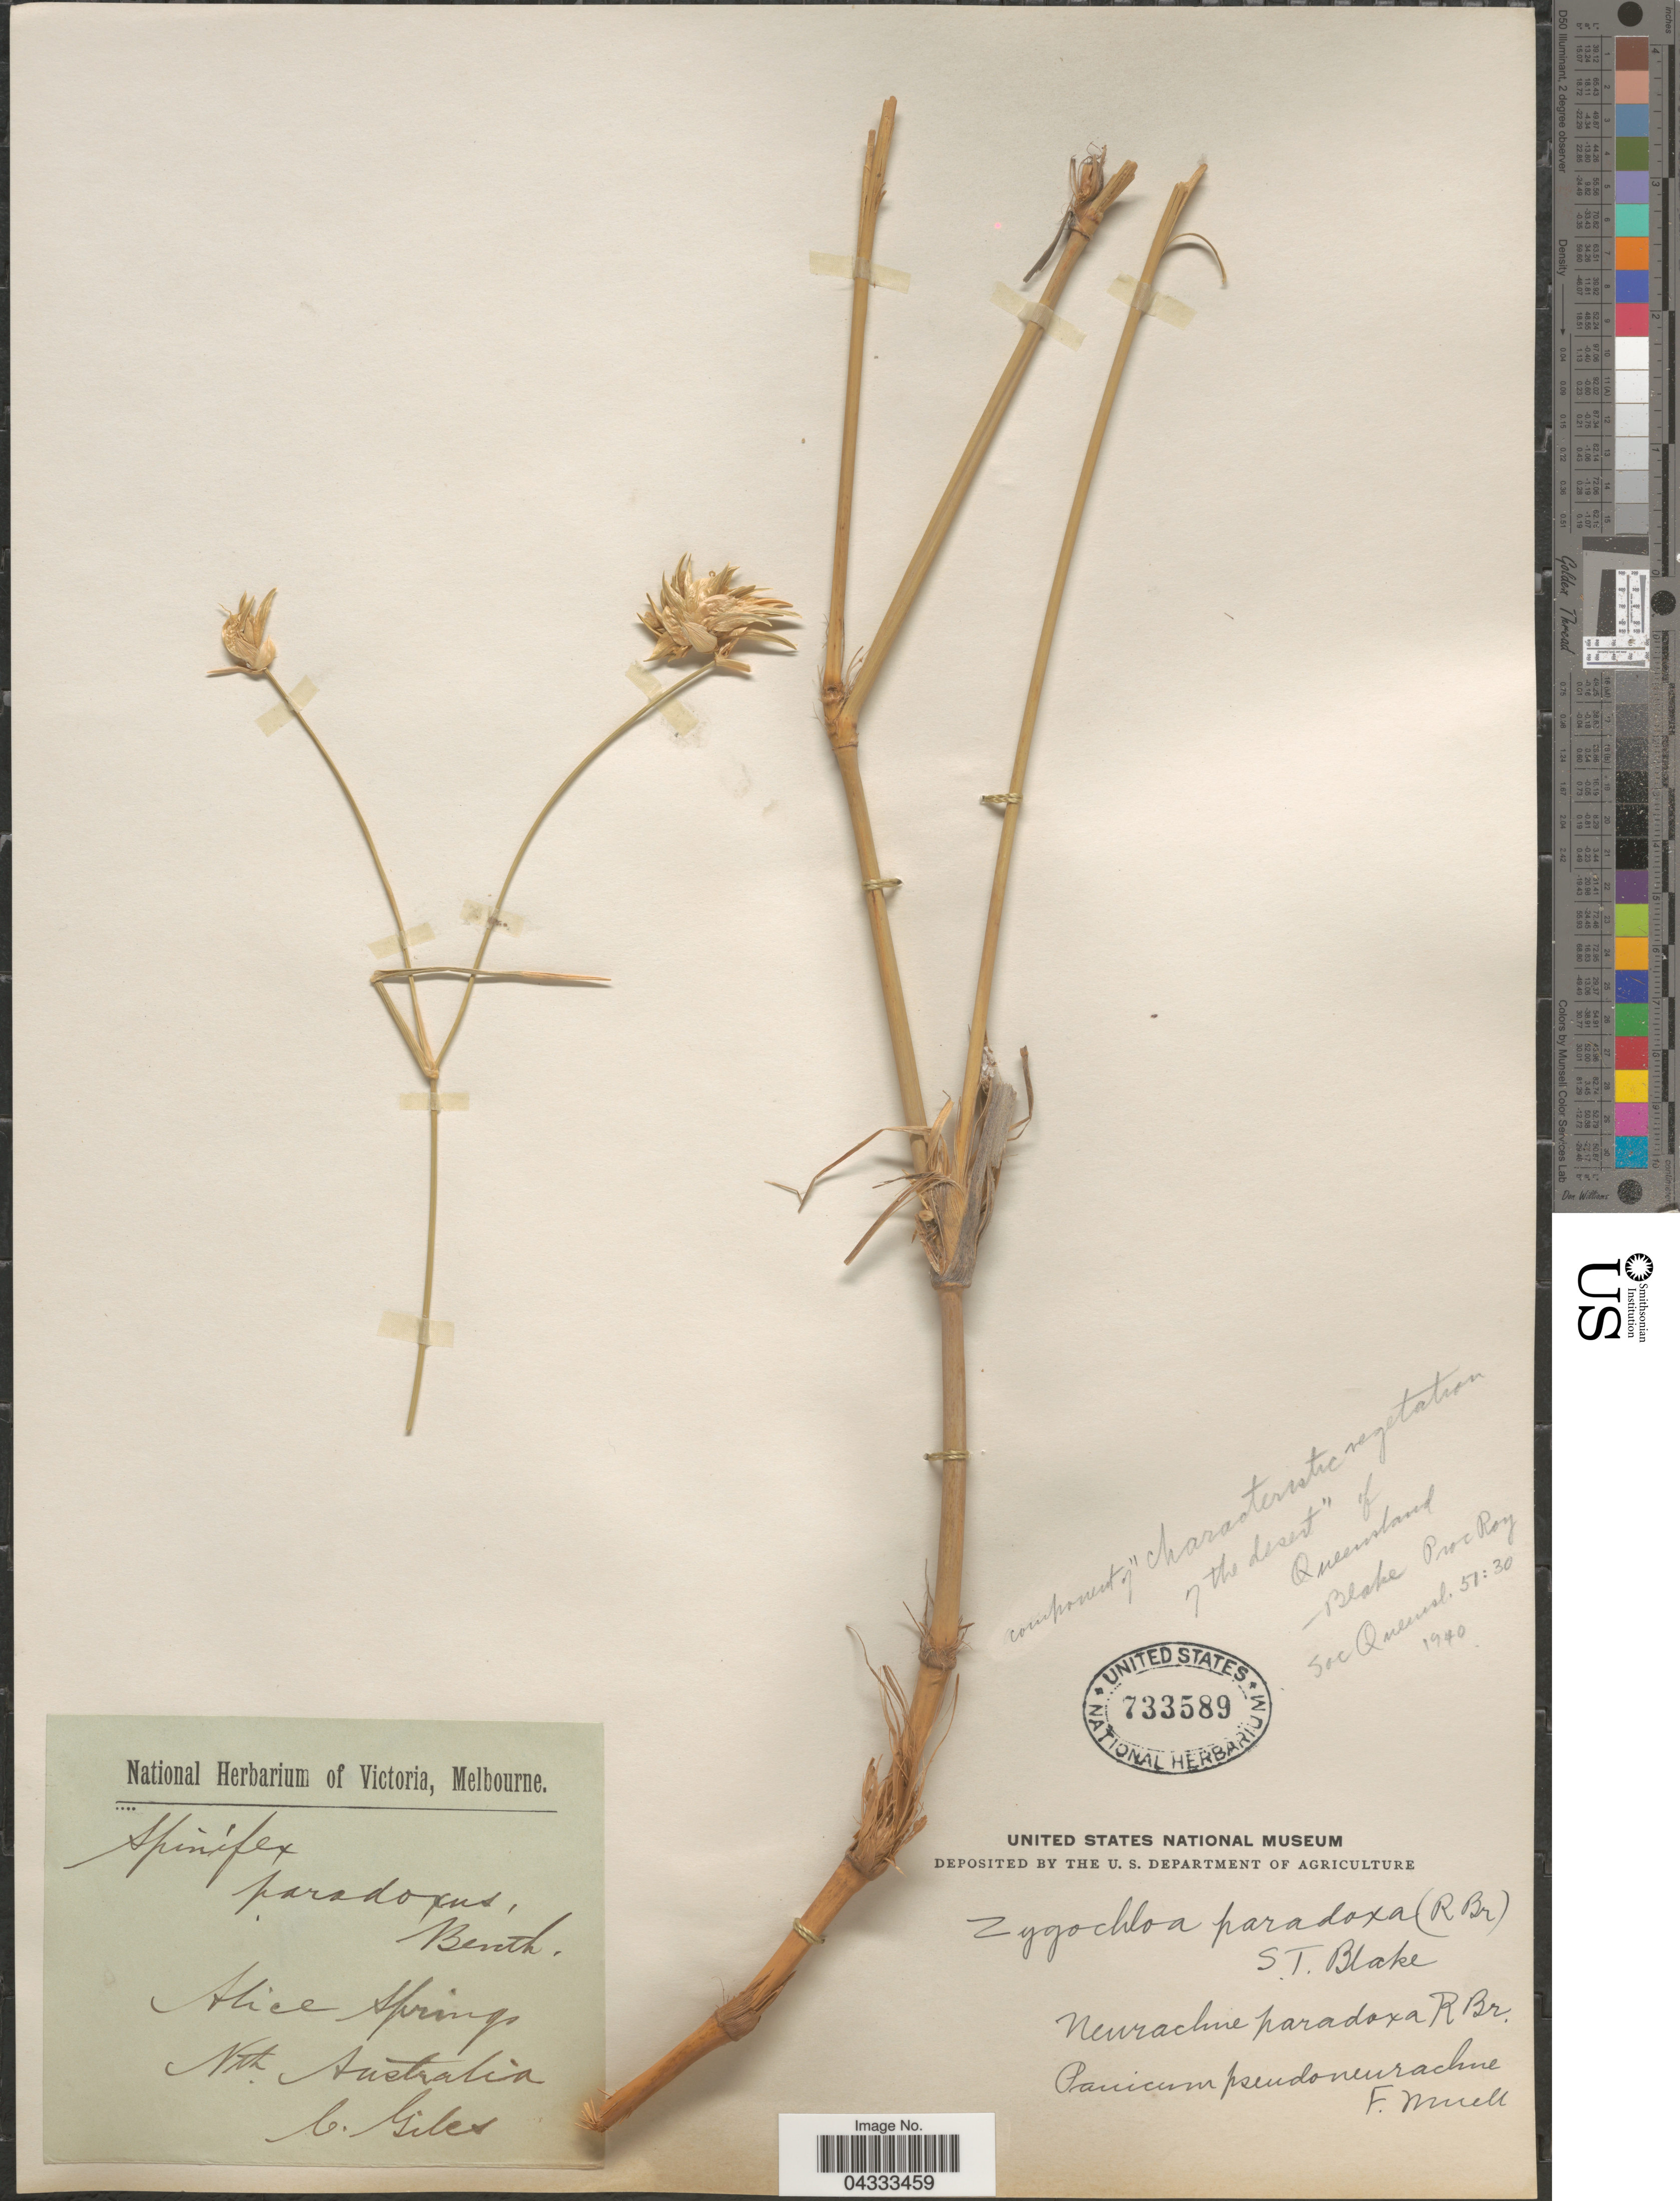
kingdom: Plantae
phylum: Tracheophyta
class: Liliopsida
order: Poales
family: Poaceae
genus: Zygochloa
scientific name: Zygochloa paradoxa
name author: (R. Br.) S.T. Blake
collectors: C. Giles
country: Australia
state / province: Northern Territory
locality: Alice Springs. Nth. Australia.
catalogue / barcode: US 733589